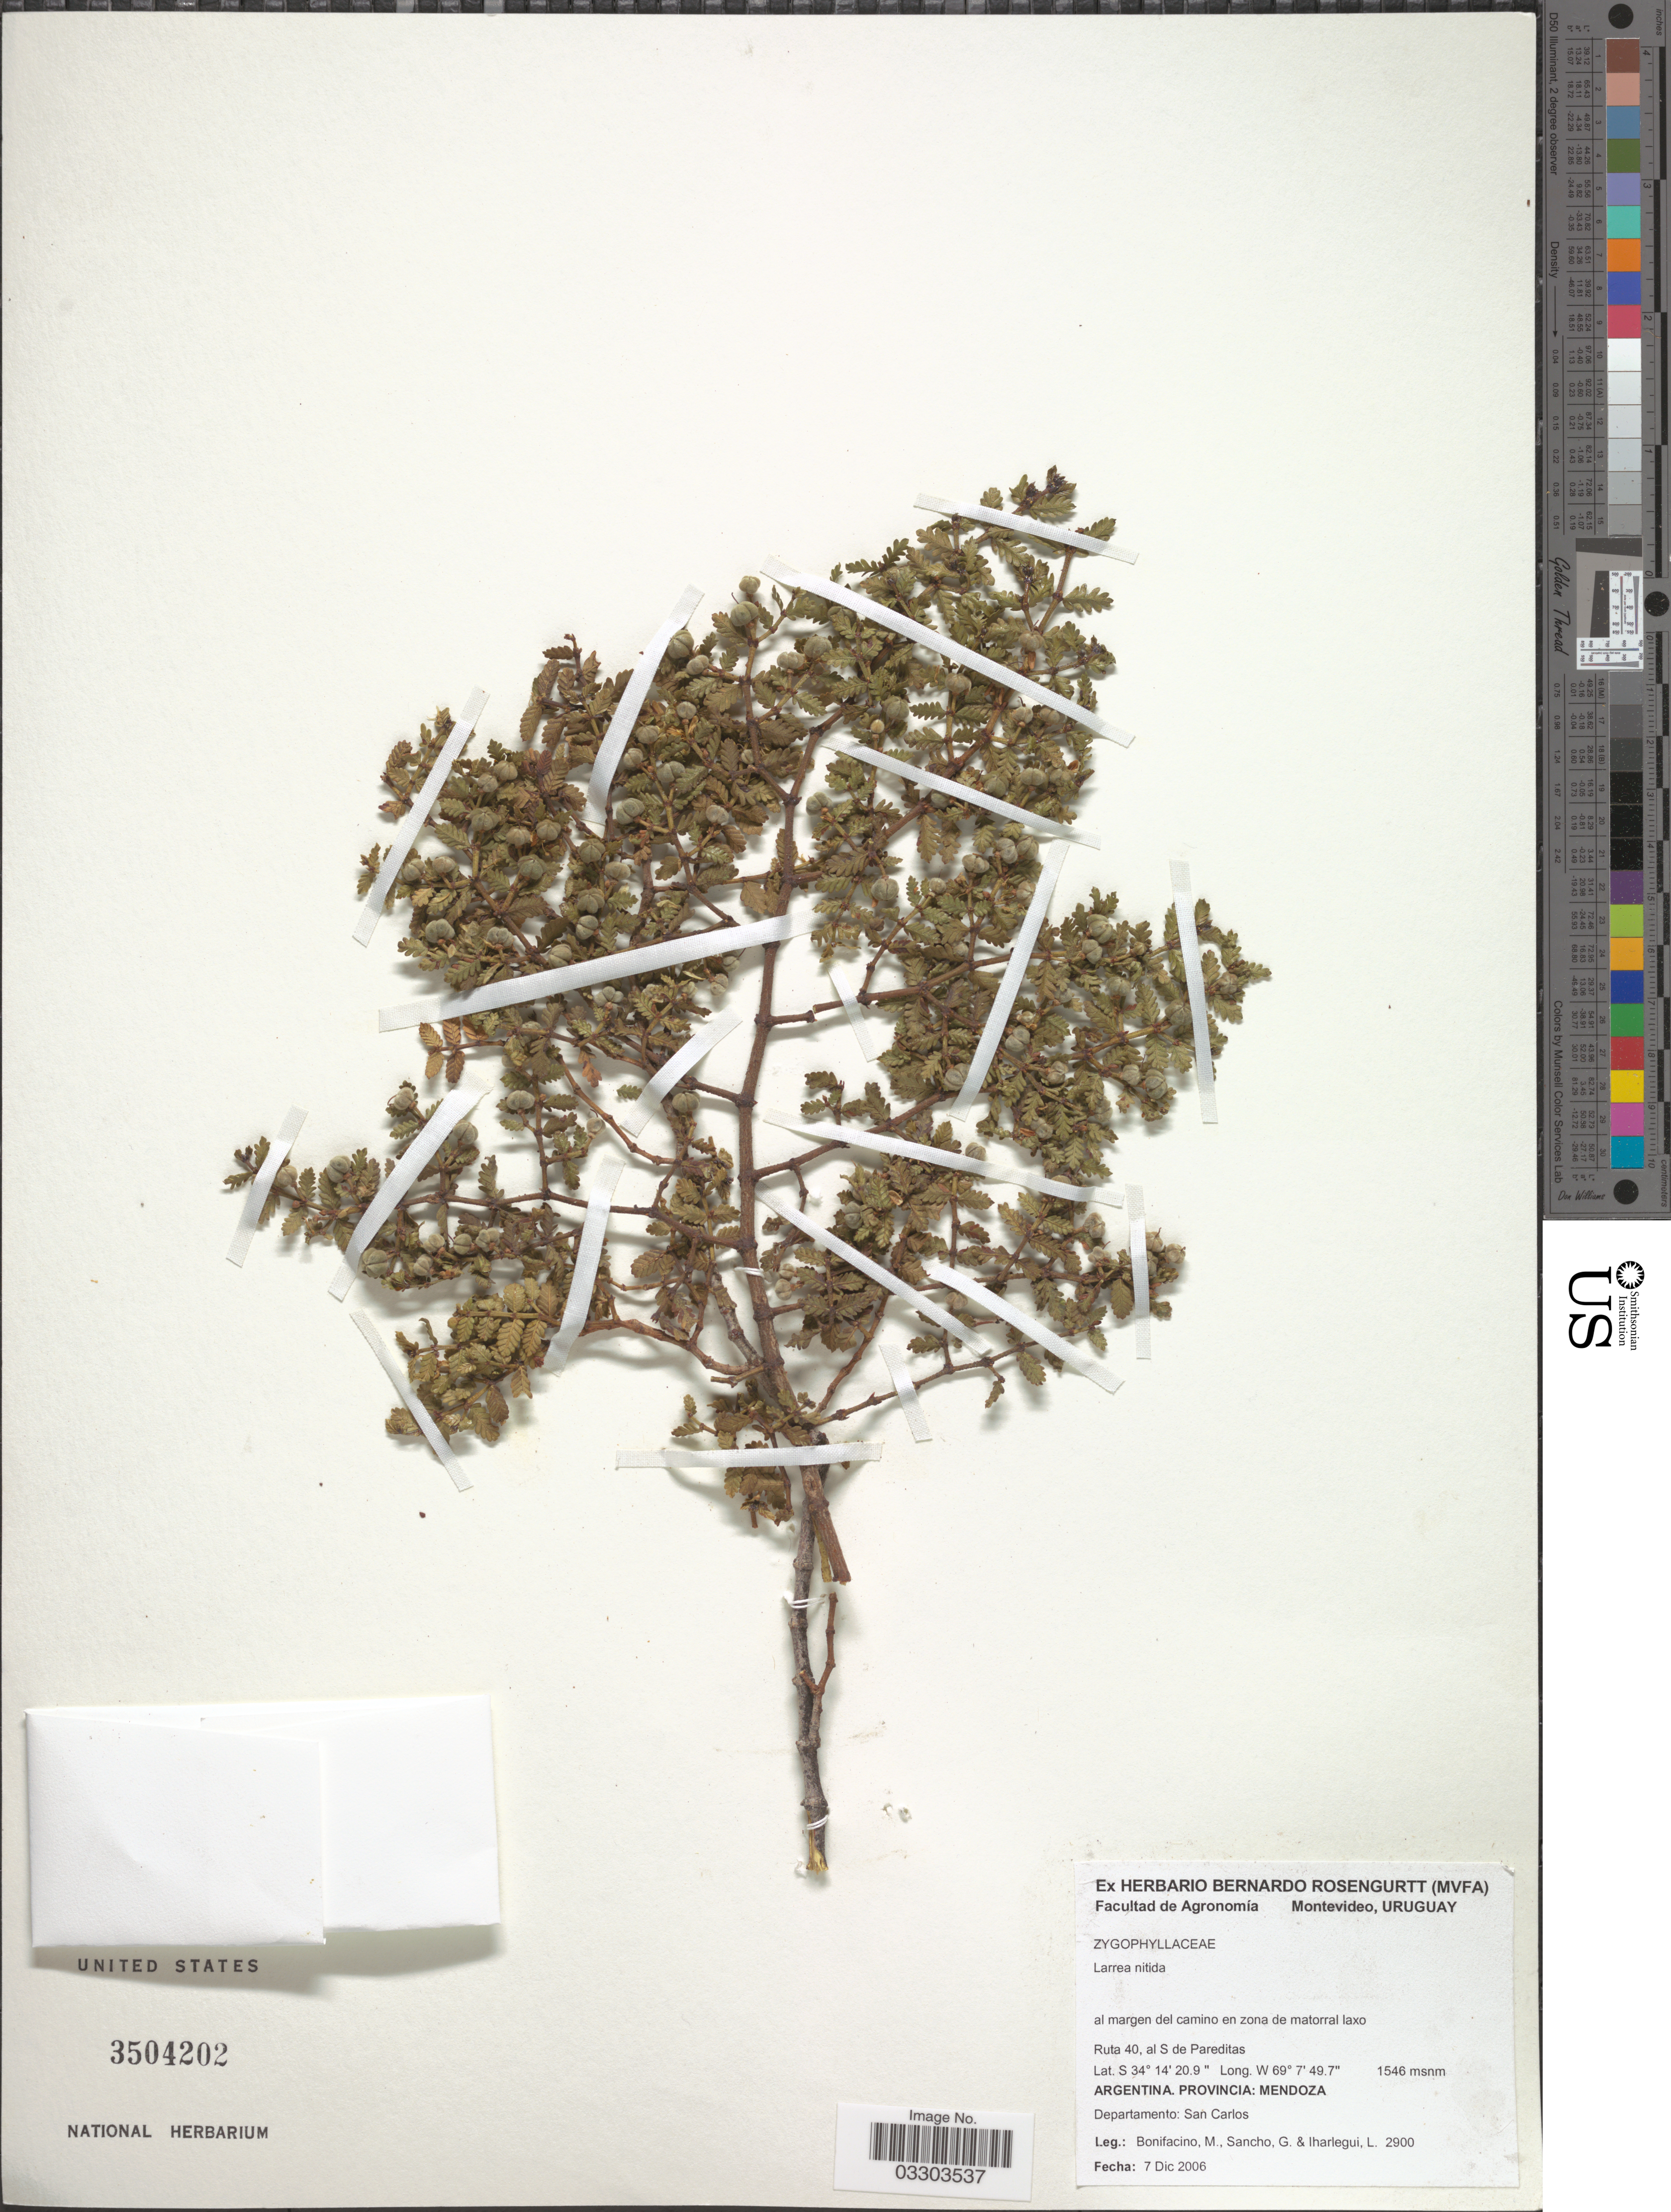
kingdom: Plantae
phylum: Tracheophyta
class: Magnoliopsida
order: Zygophyllales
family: Zygophyllaceae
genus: Larrea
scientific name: Larrea nitida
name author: Cav.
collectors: M. Bonifacino, G. Sancho & L. Iharlegui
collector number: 2900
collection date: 2006-12-07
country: Argentina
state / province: Mendoza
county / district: San Carlos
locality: Ruta 40, al S de Pareditas.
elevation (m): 1546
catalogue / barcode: US 3504202